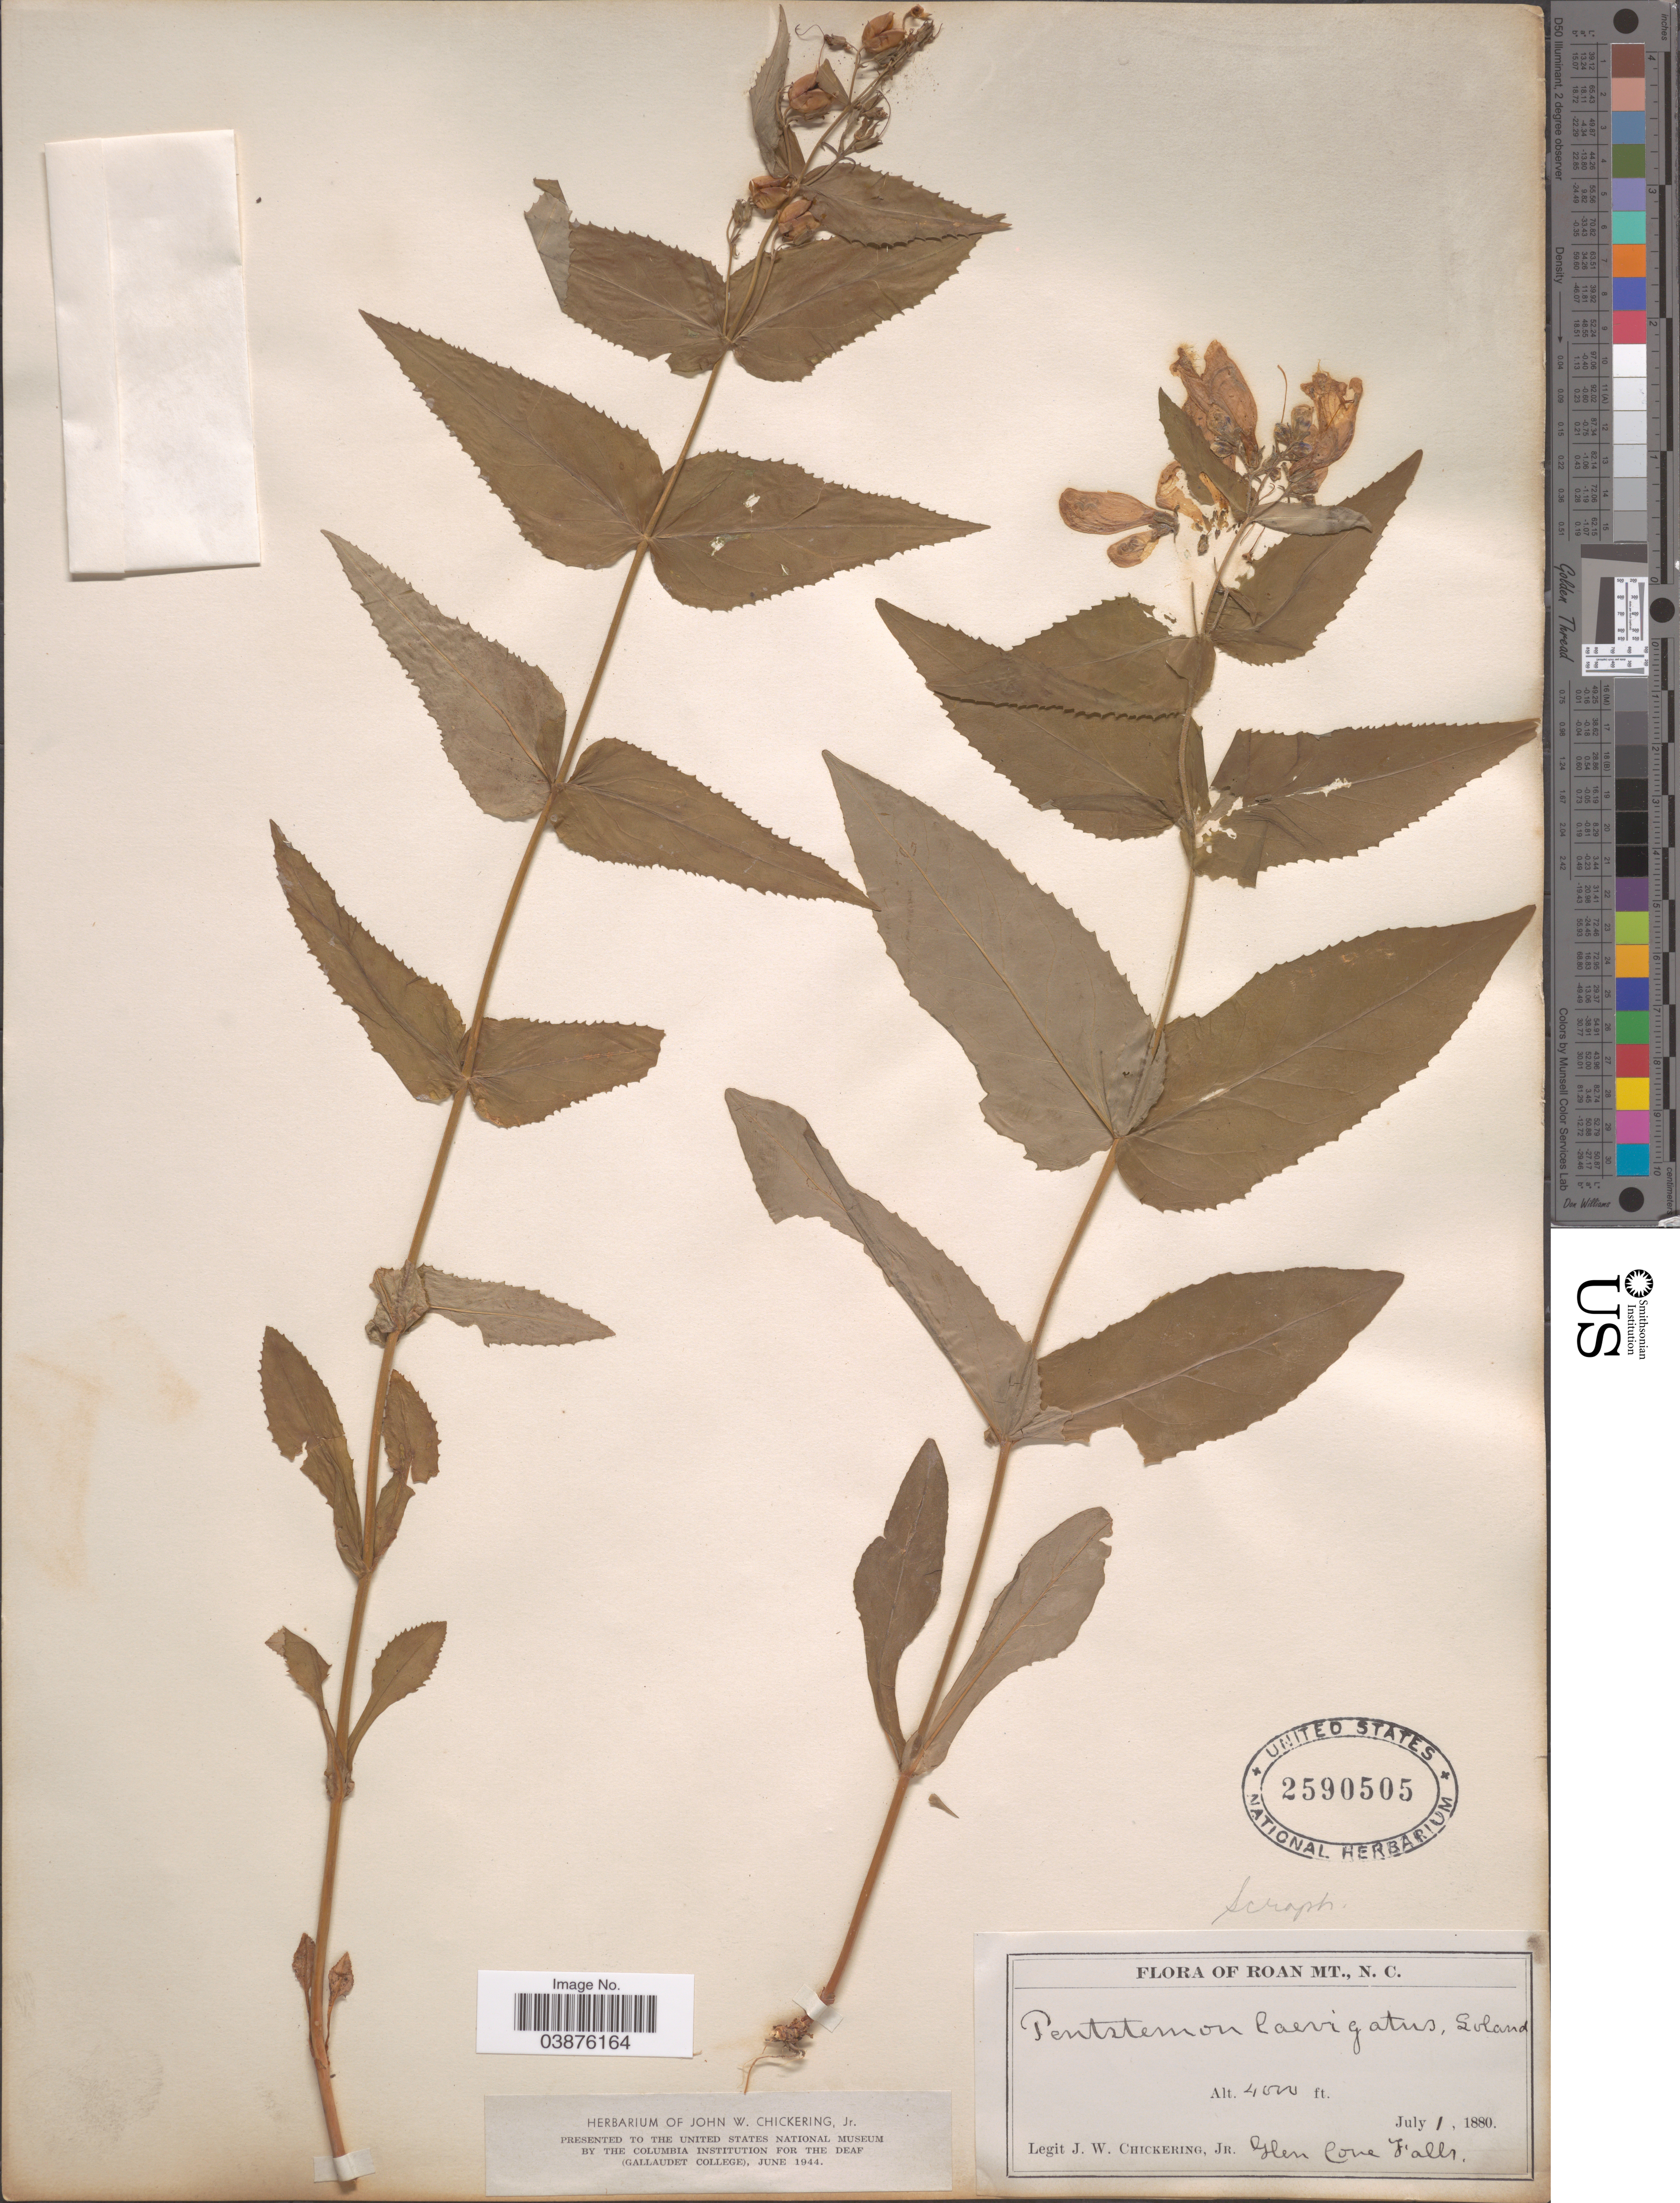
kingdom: Plantae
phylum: Tracheophyta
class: Magnoliopsida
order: Lamiales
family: Plantaginaceae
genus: Penstemon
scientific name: Penstemon laevigatus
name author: Aiton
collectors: J. W. Chickering Jr.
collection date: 1880-07-01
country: United States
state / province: North Carolina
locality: Roan Mt. Glen Cone Falls.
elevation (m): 1219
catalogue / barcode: US 2590505